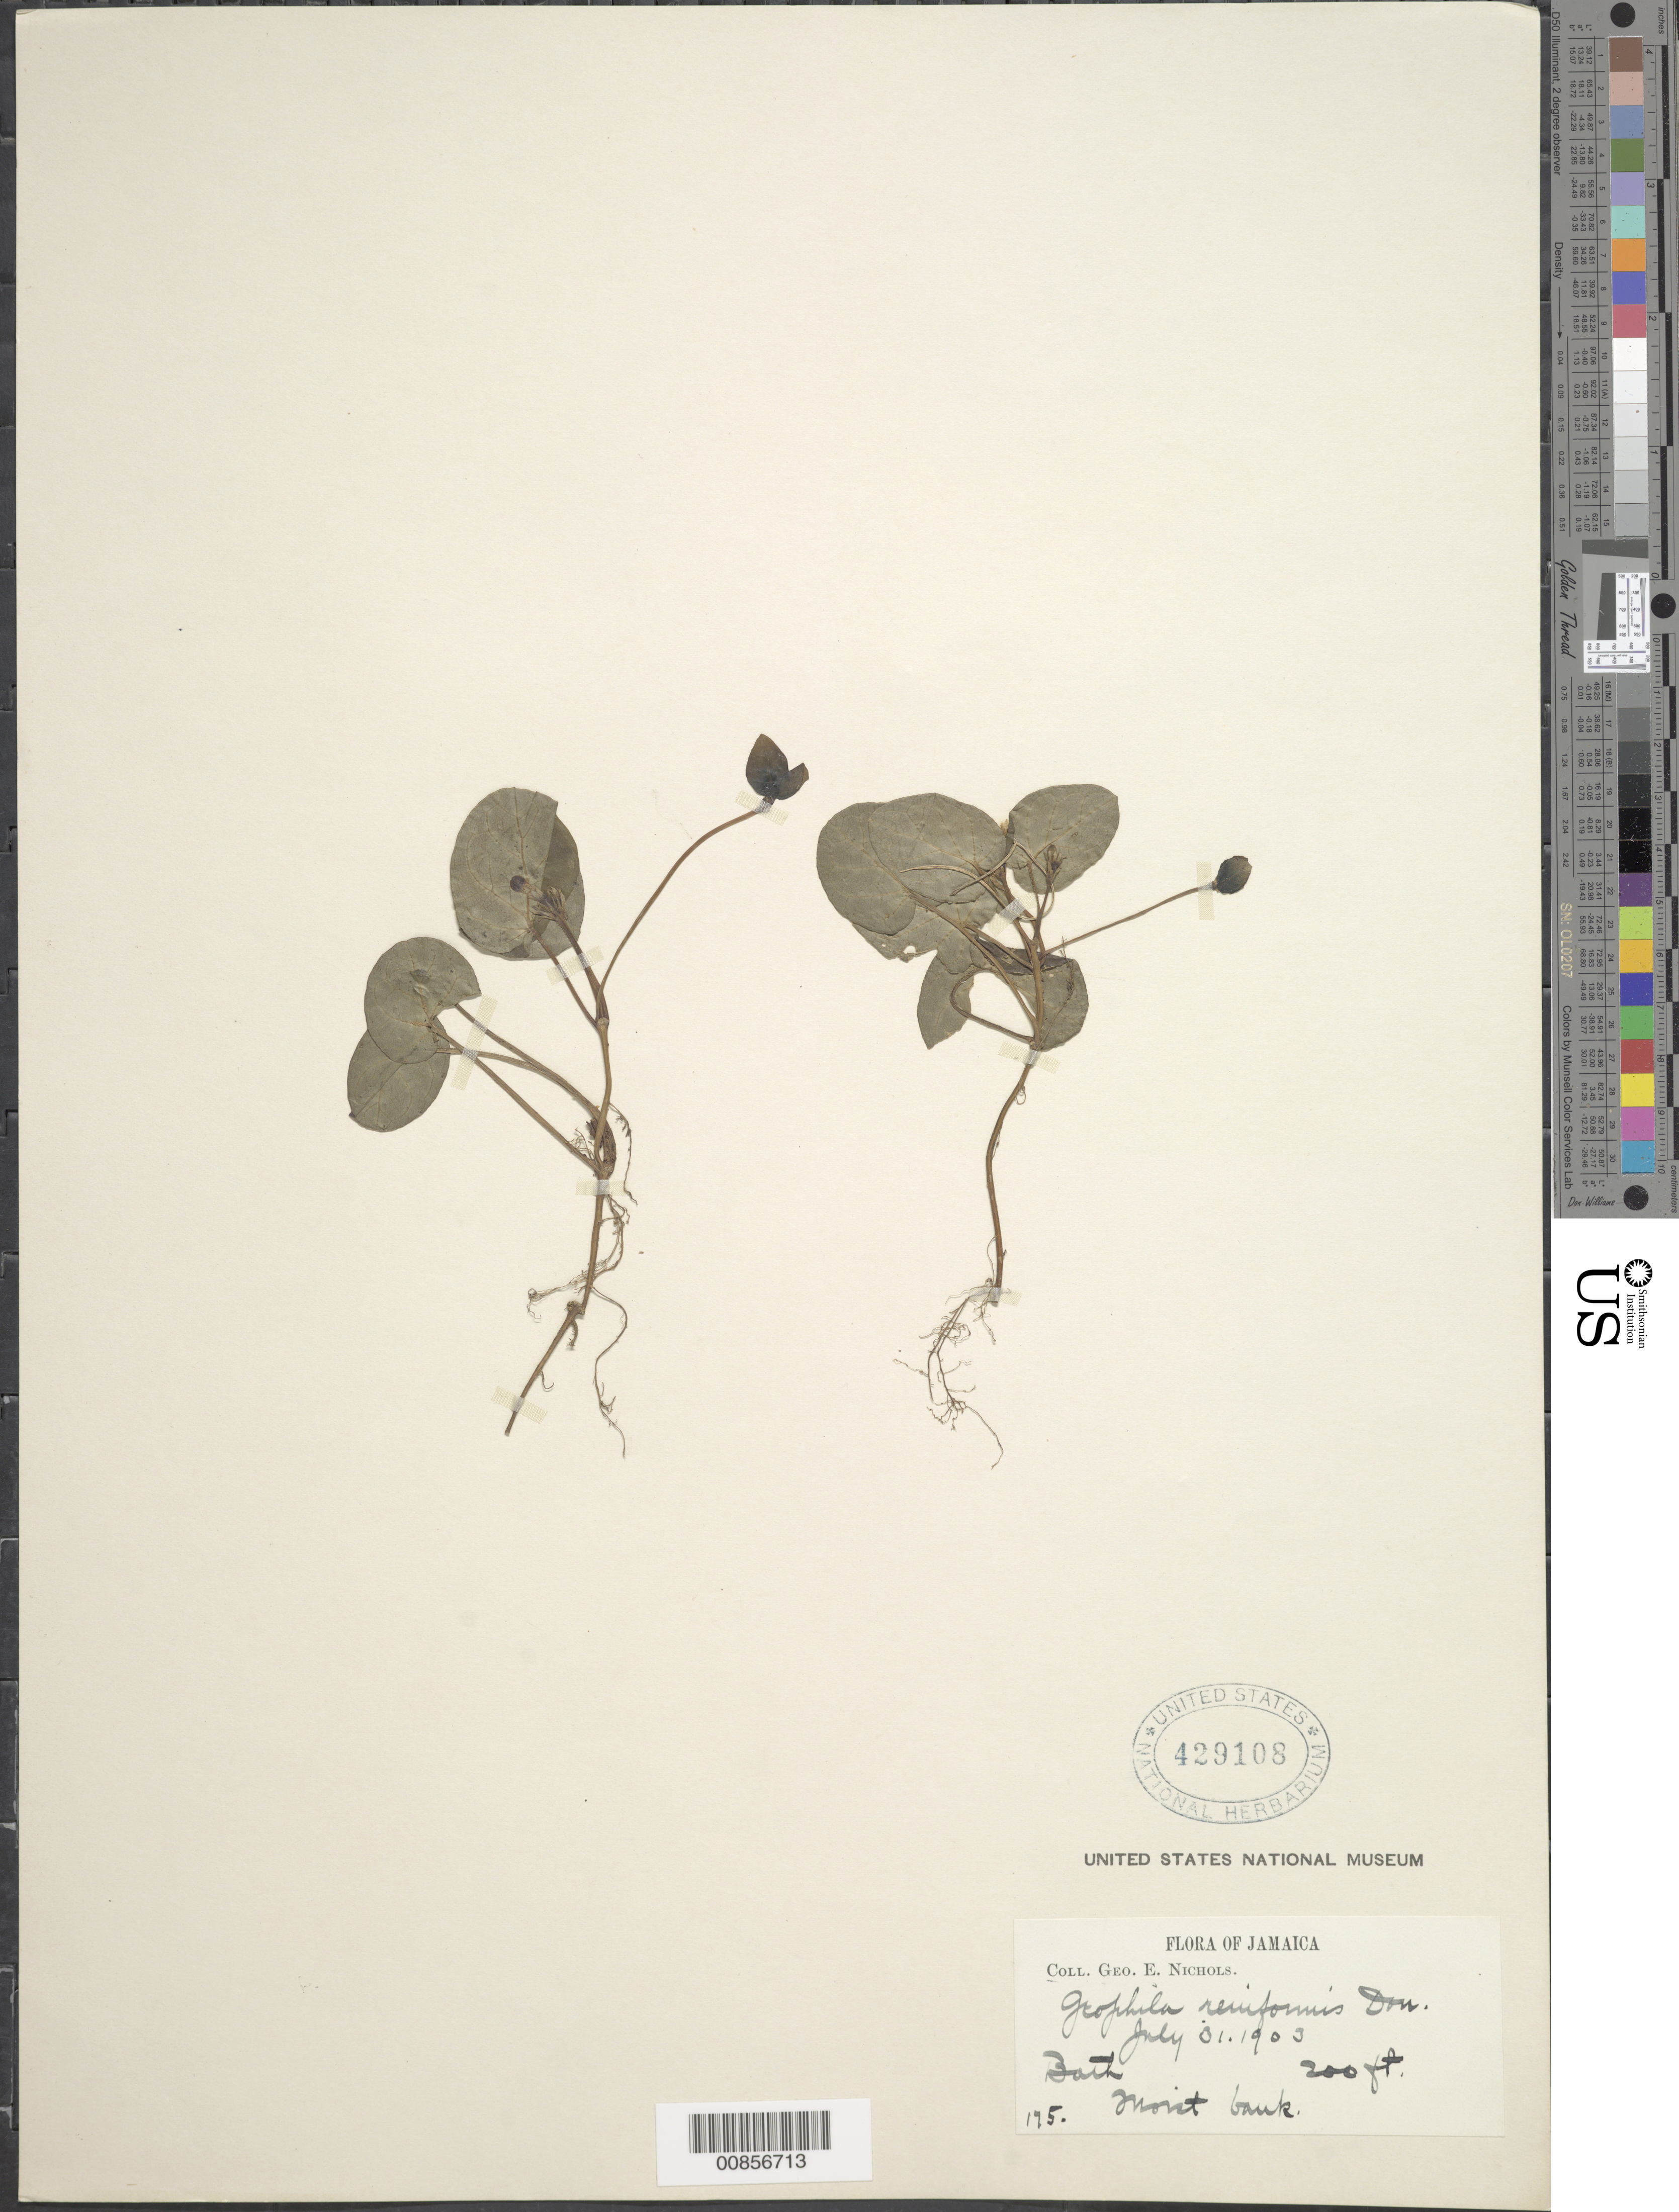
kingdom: Plantae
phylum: Tracheophyta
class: Magnoliopsida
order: Gentianales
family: Rubiaceae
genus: Geophila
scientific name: Geophila repens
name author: (L.) I.M. Johnst.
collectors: G. E. Nichols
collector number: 195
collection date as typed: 01 Jul 1903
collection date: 1903-07-01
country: Jamaica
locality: Barth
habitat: Moist bank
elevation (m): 61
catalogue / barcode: US 429108